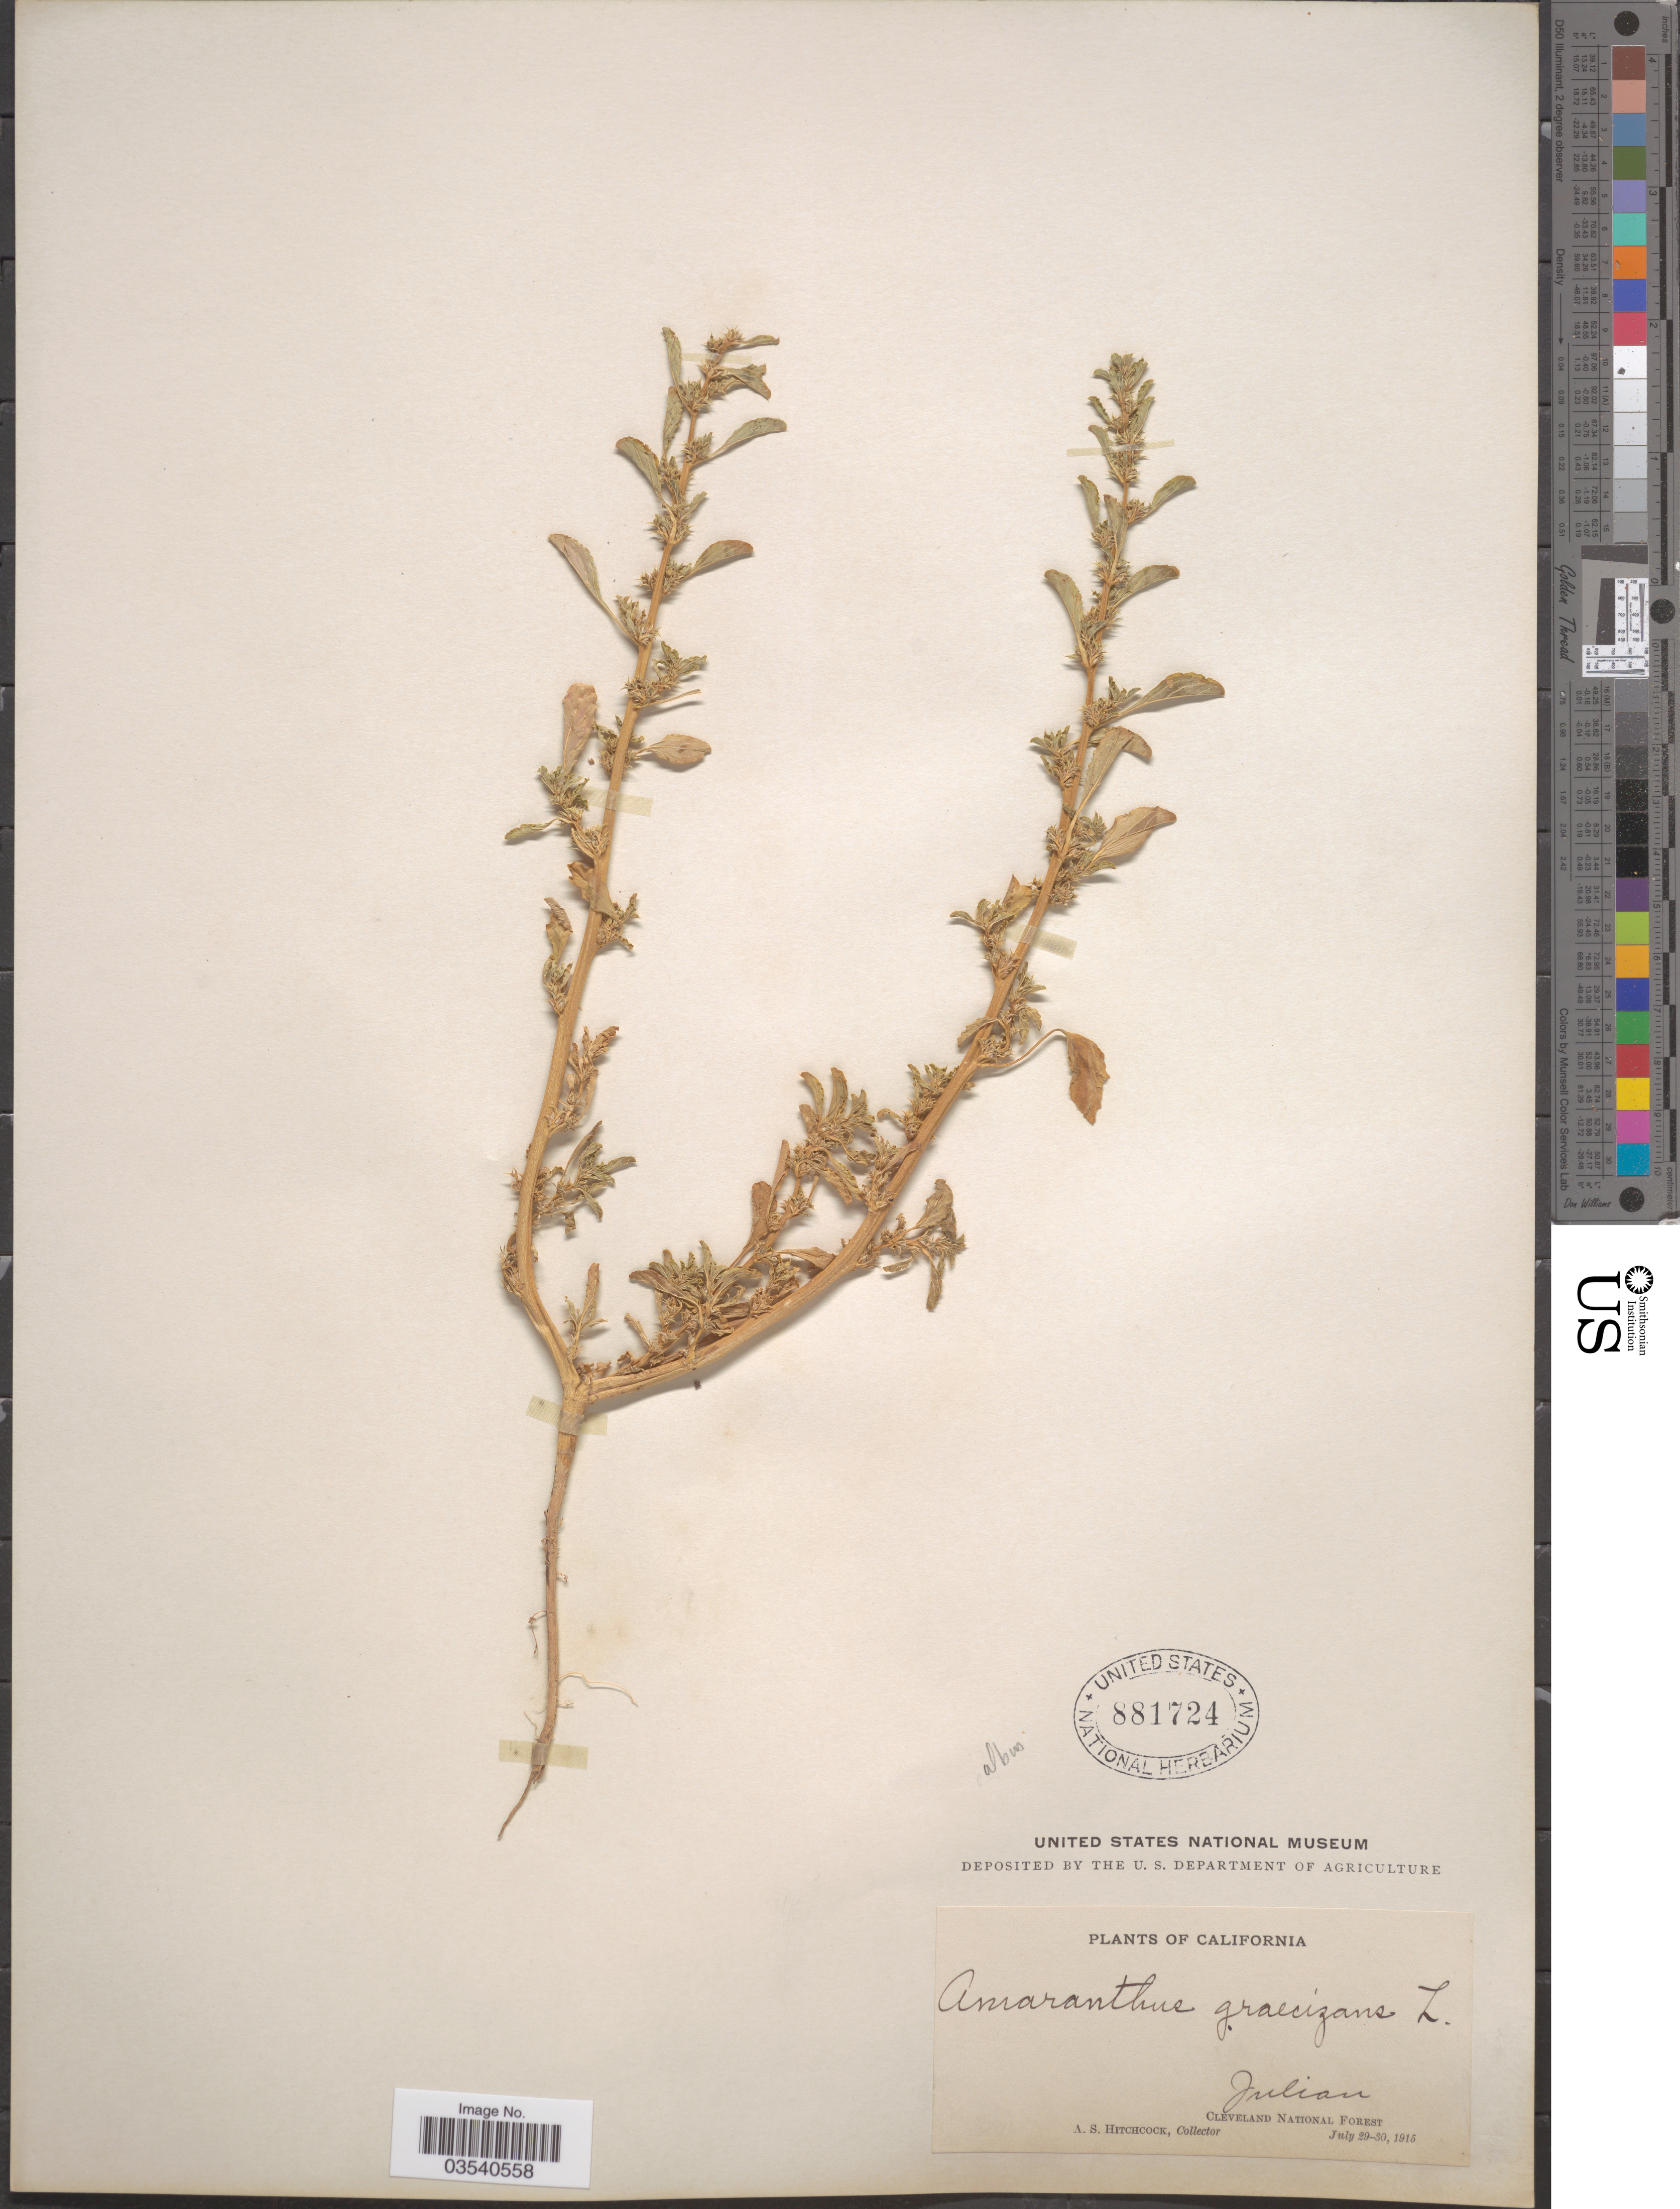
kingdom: Plantae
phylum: Tracheophyta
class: Magnoliopsida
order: Caryophyllales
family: Amaranthaceae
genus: Amaranthus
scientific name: Amaranthus graecizans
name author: L.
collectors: A. S. Hitchcock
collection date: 1915-07-29/1915-07-30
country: United States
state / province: California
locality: Julian. Cleveland National Forest.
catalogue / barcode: US 881724